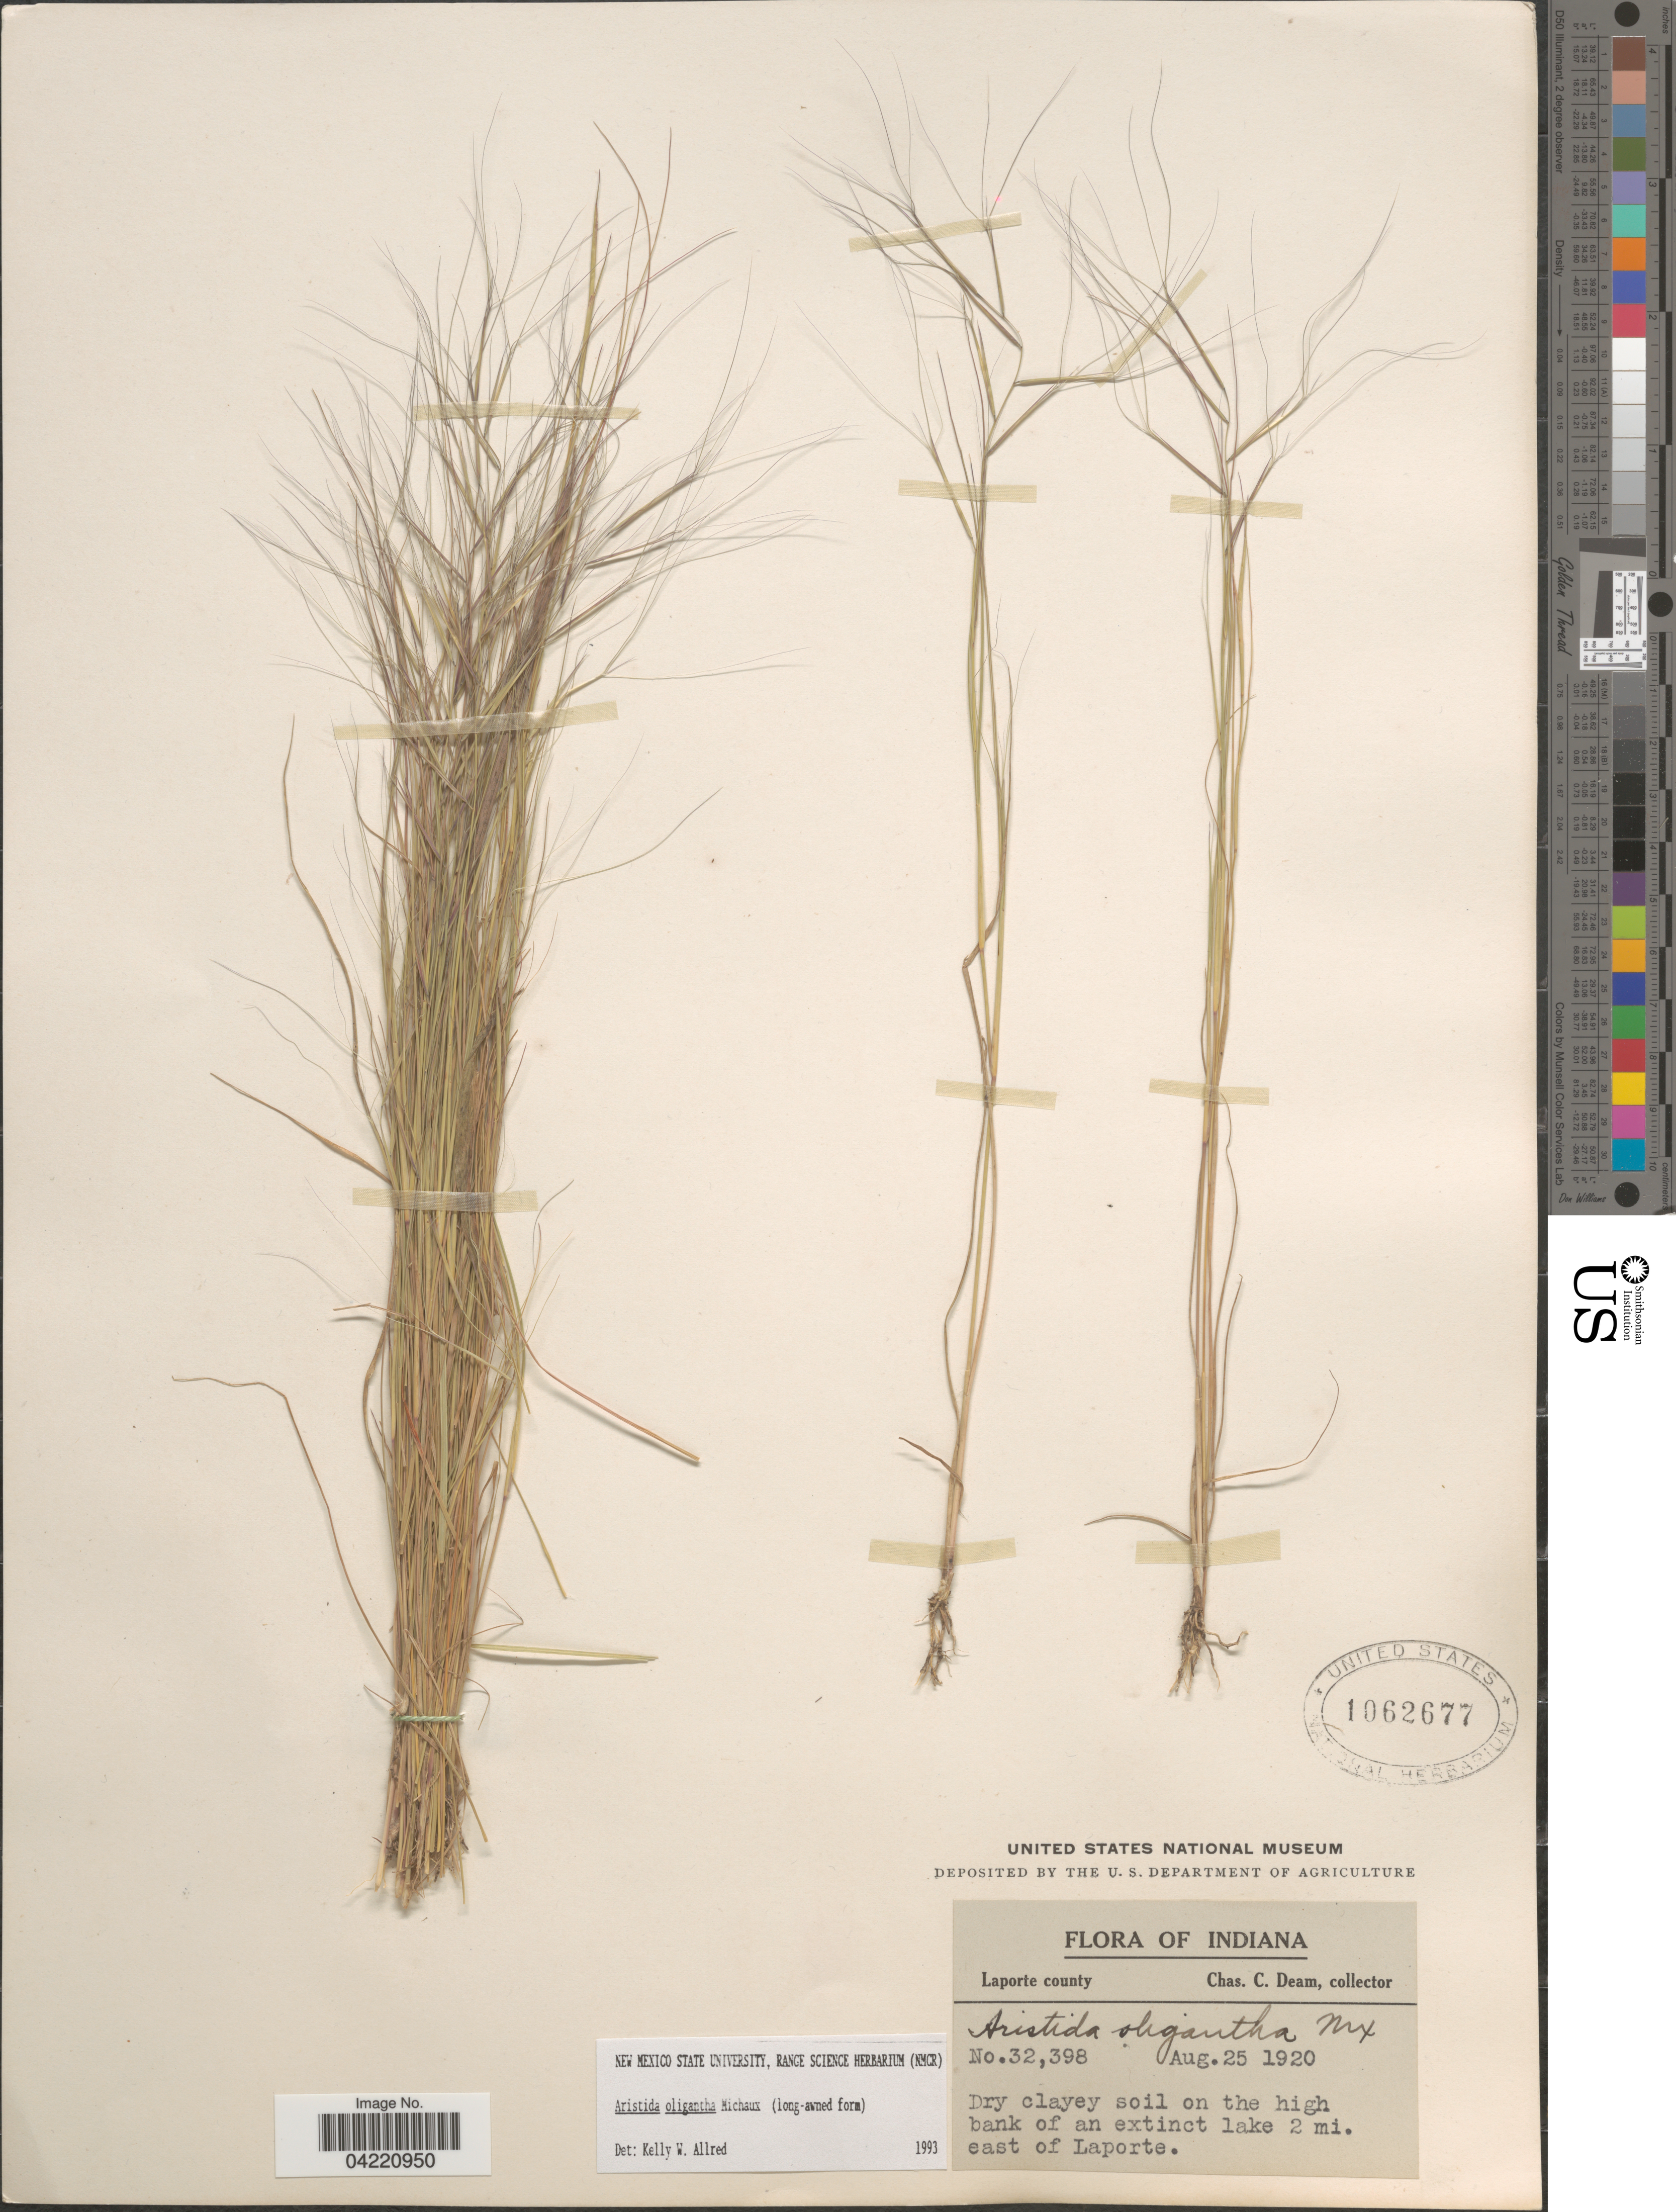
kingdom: Plantae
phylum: Tracheophyta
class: Liliopsida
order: Poales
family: Poaceae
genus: Aristida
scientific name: Aristida oligantha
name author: Michx.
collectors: C. C. Deam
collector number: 32398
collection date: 1920-08-25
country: United States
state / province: Indiana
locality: Laporte county. Dry clayey soil on the high bank of an extinct lake 2 mi. east of Laporte.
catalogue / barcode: US 1062677